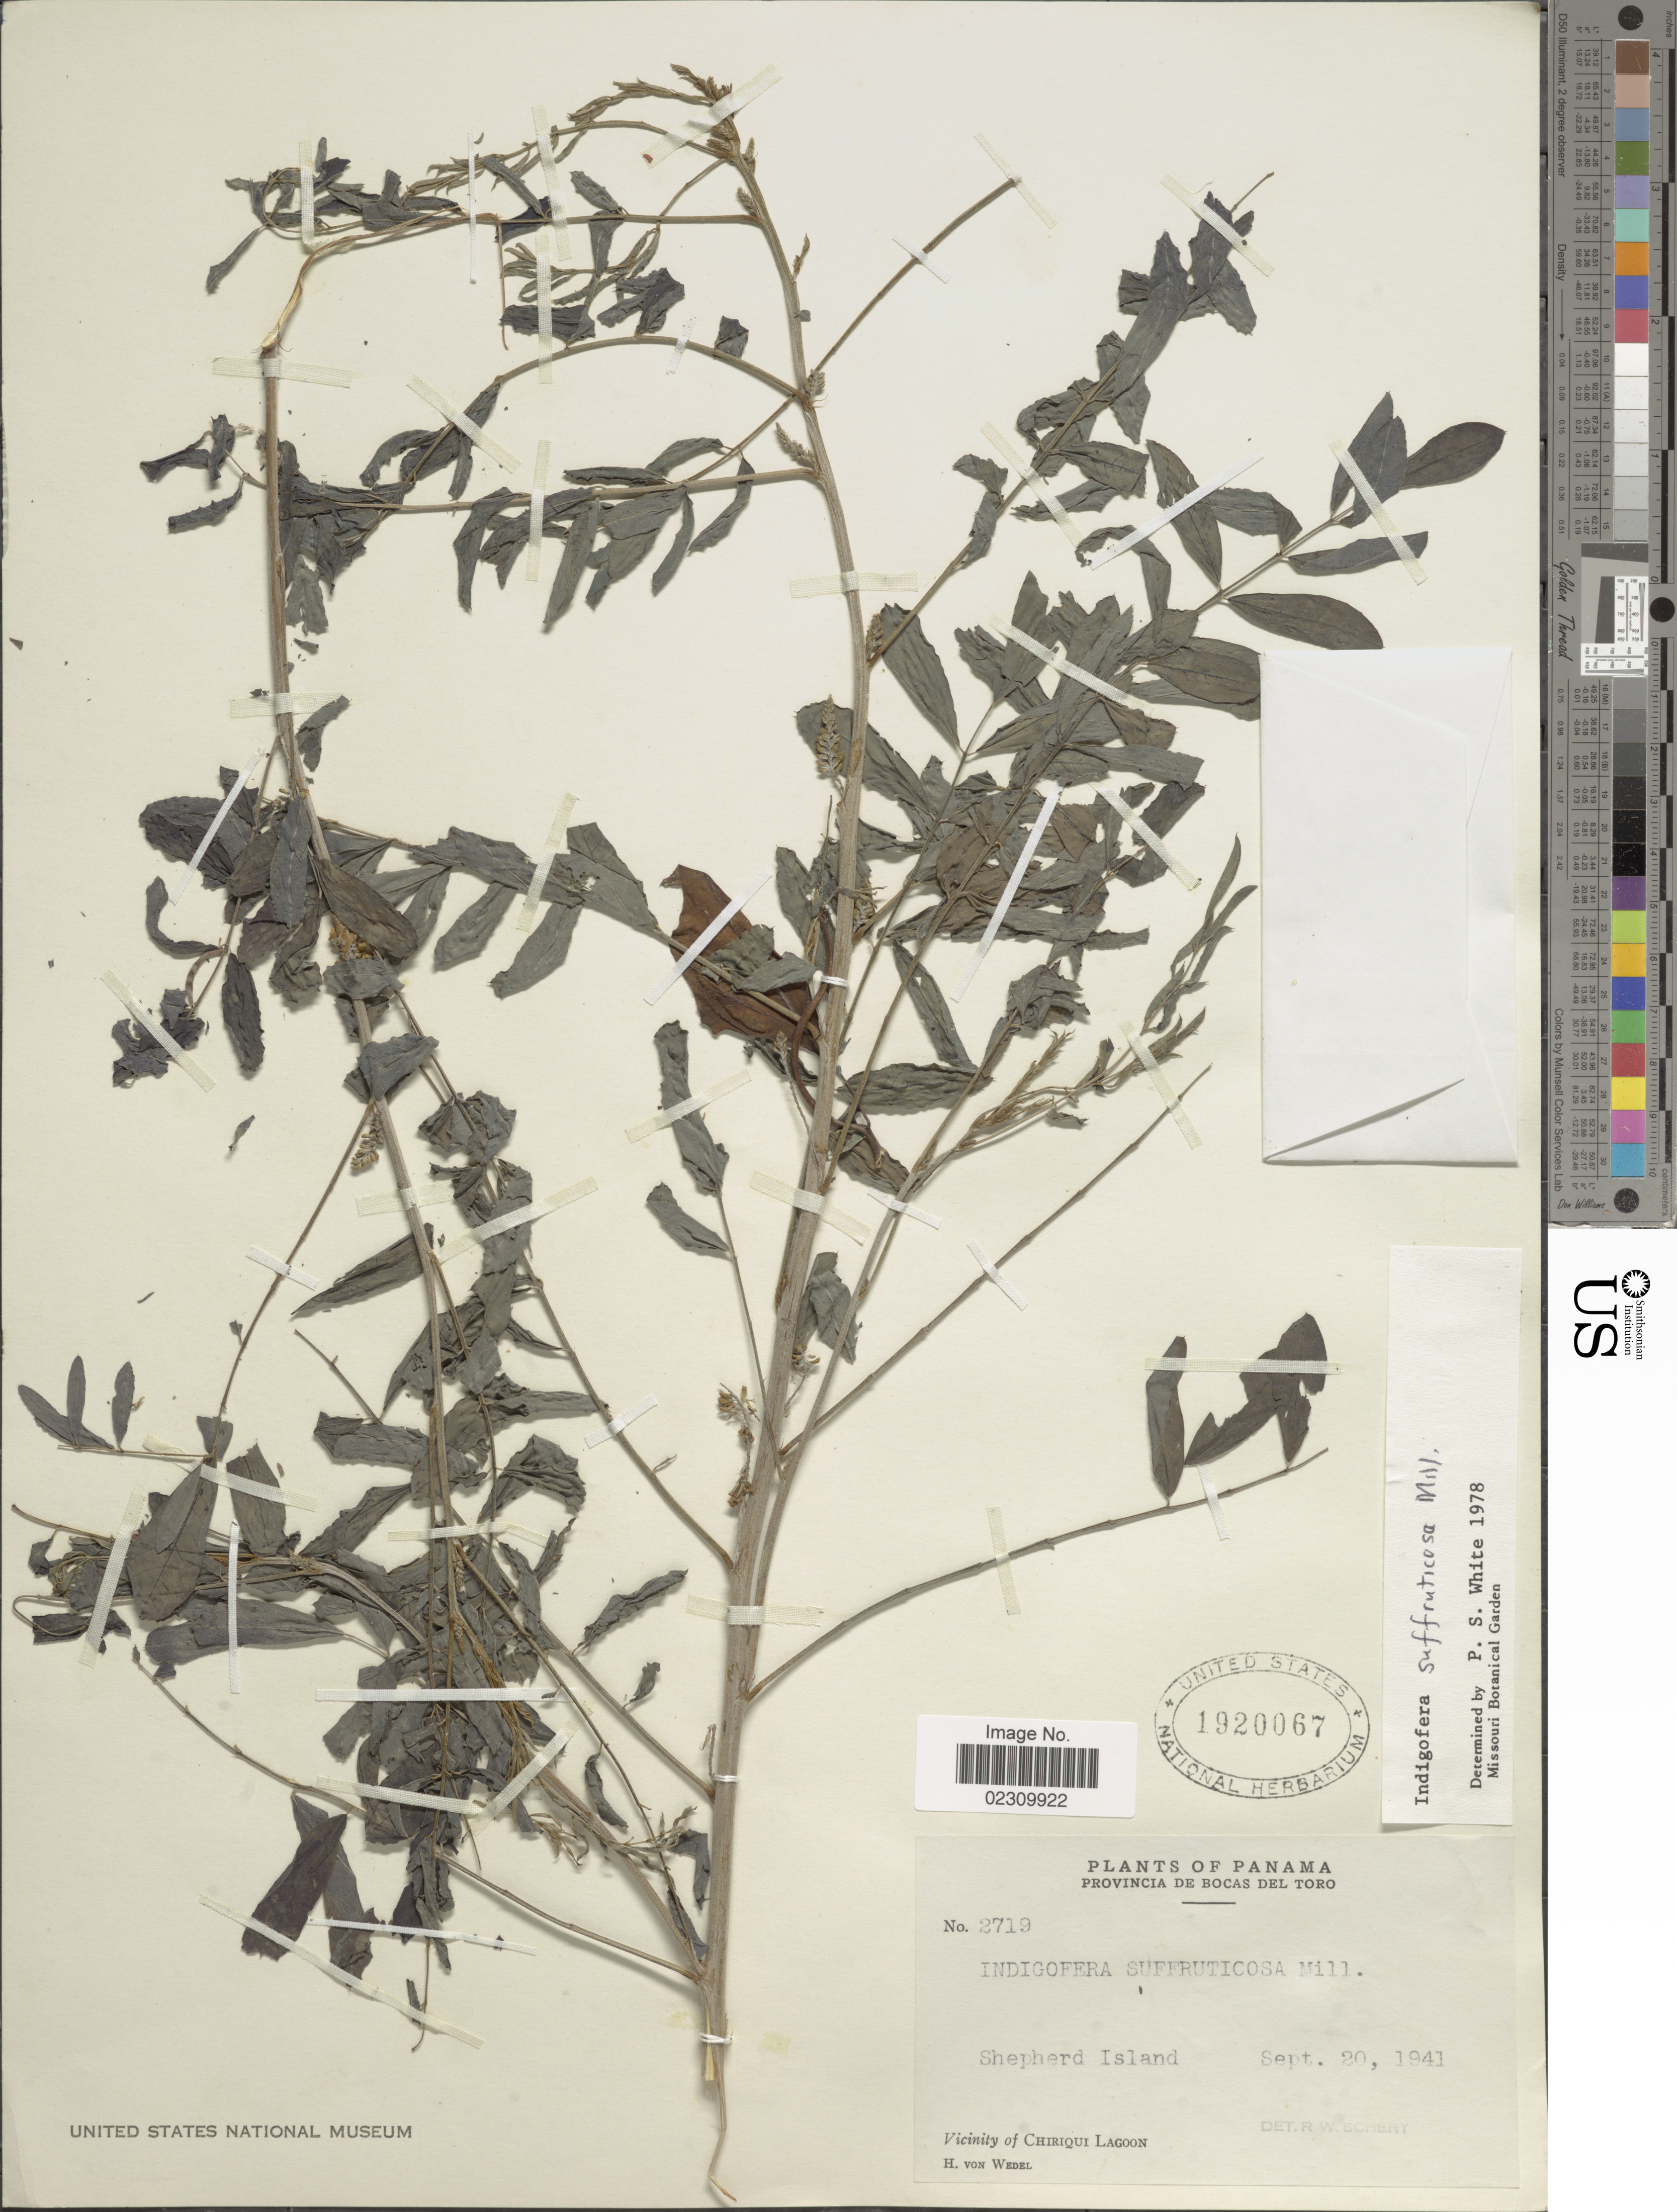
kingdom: Plantae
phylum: Tracheophyta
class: Magnoliopsida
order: Fabales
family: Fabaceae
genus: Indigofera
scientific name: Indigofera suffruticosa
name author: Mill.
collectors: H. von Wedel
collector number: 2719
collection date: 1941-09-20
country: Panama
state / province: Bocas del Toro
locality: Shepherd Island, Vicinity of Chiriqui Lagoon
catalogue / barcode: US 1920067